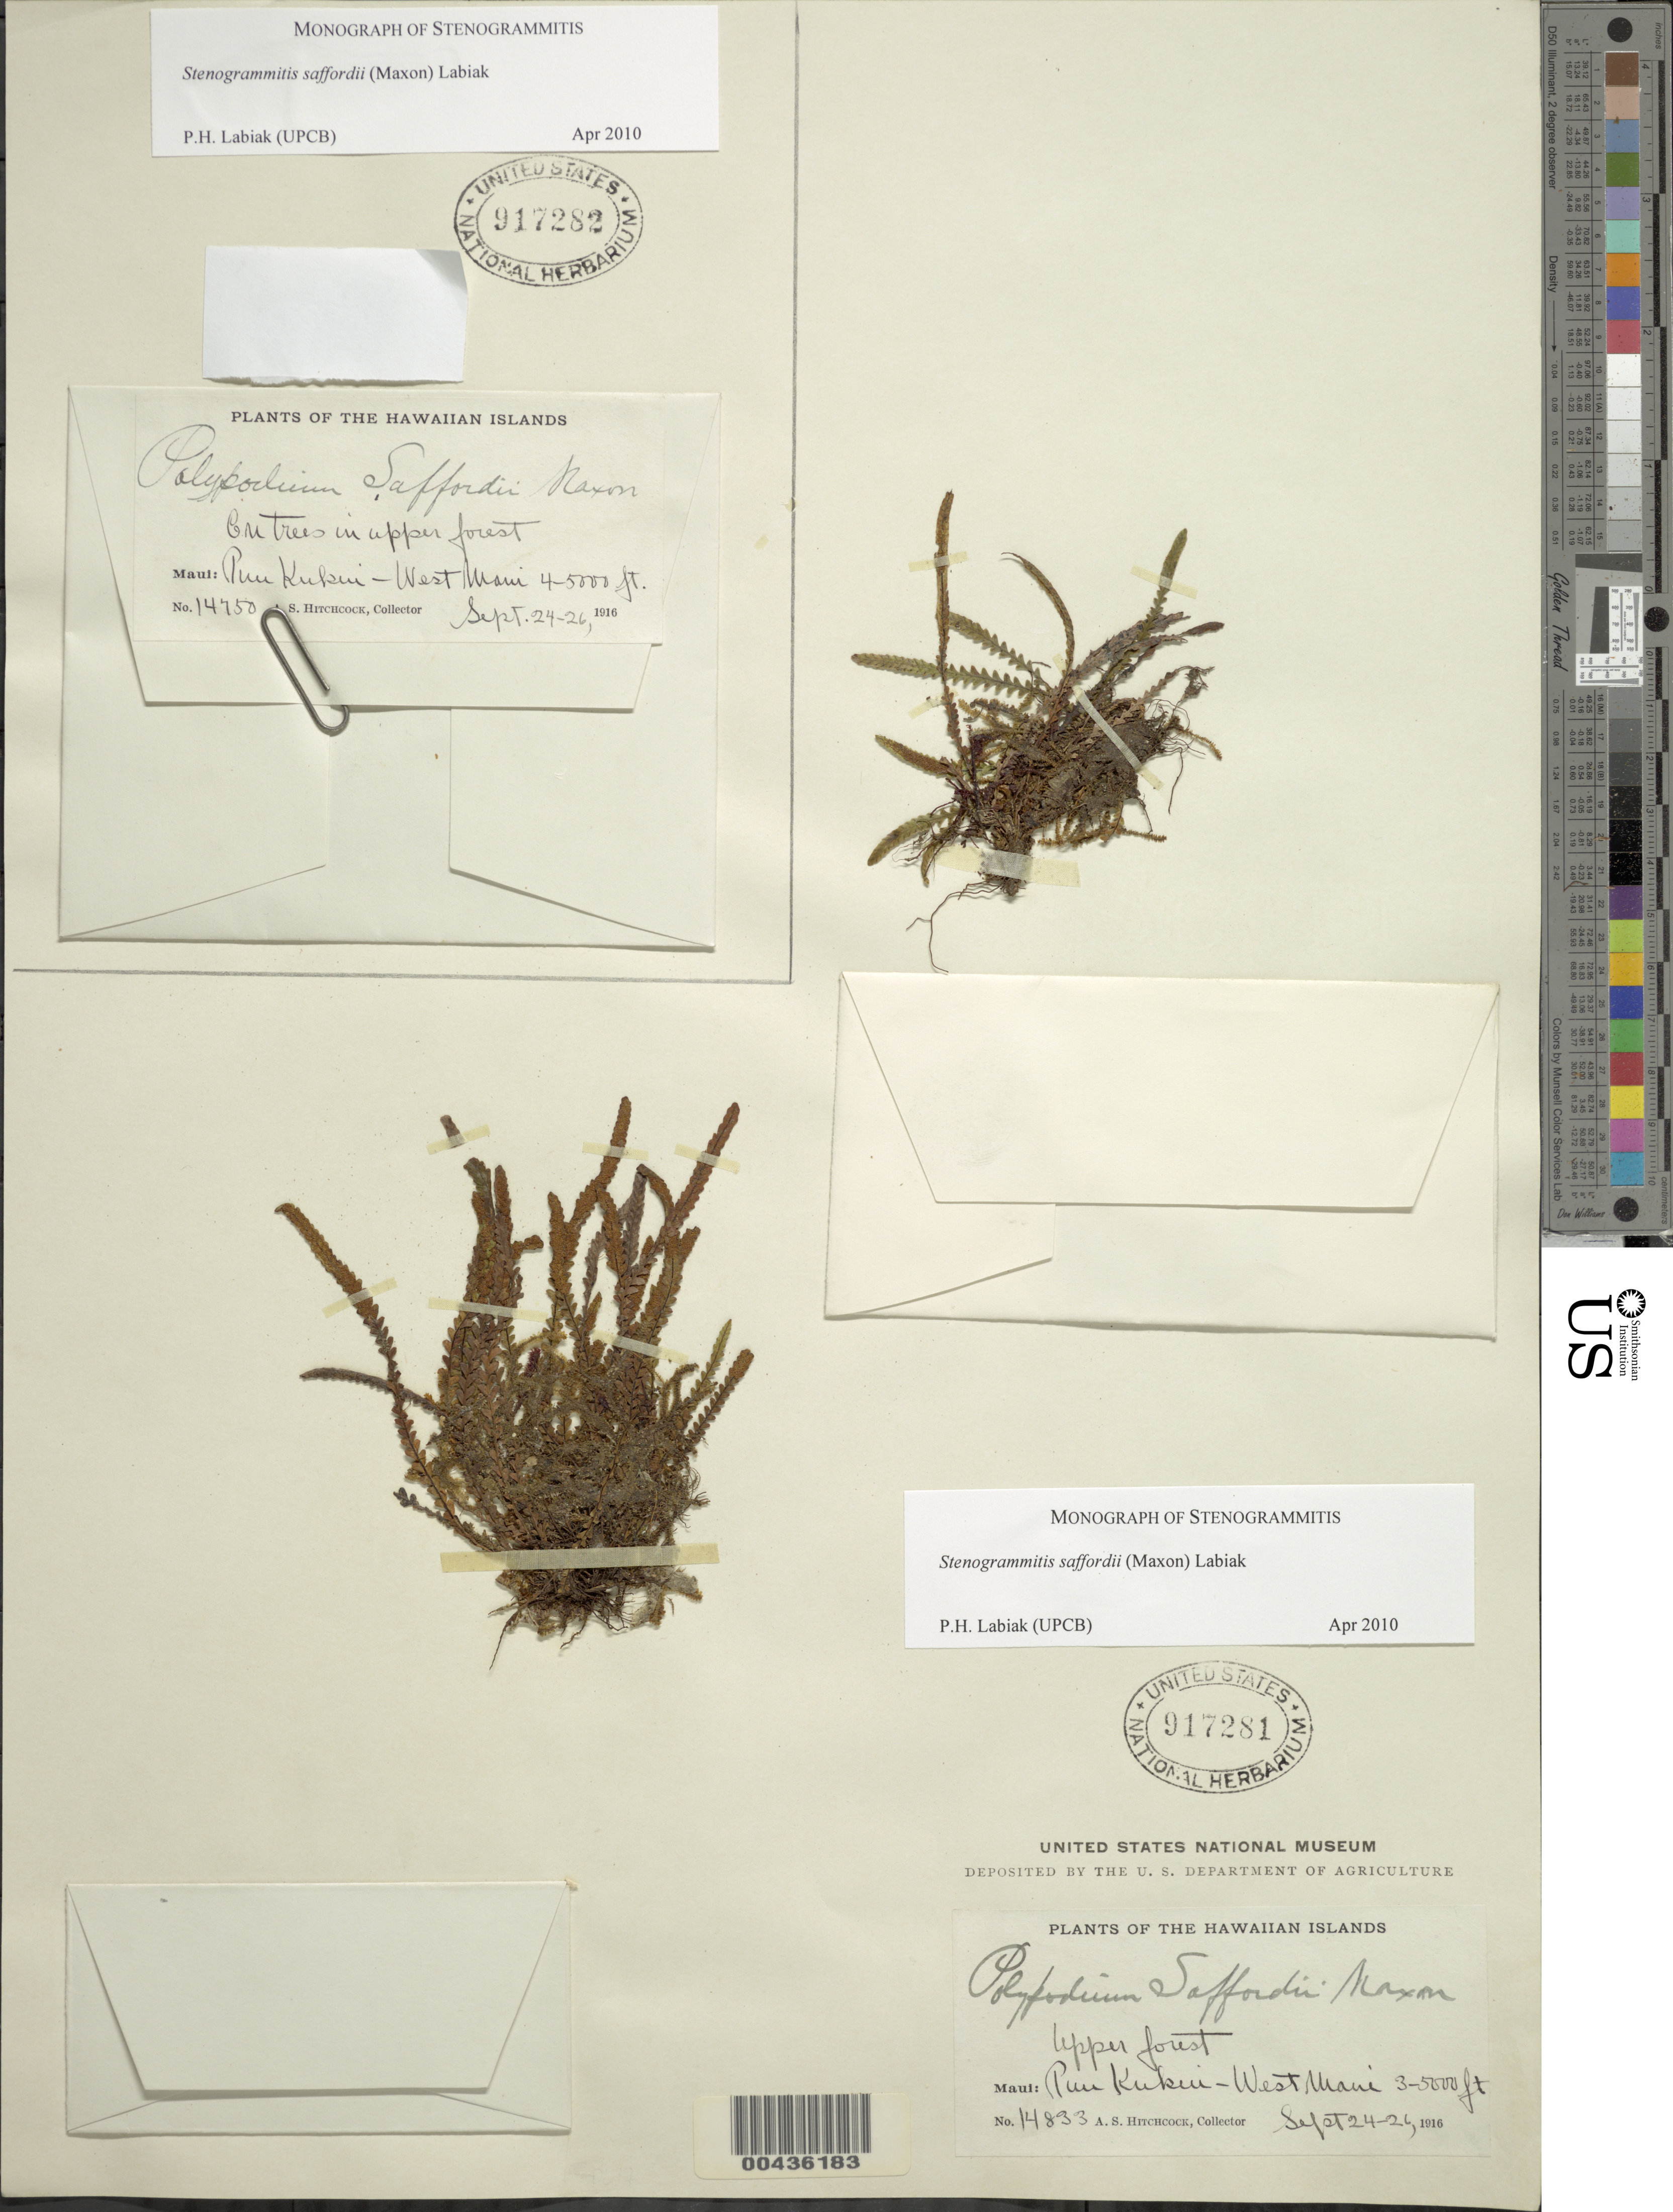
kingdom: Plantae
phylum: Tracheophyta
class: Polypodiopsida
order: Polypodiales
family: Polypodiaceae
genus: Stenogrammitis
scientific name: Stenogrammitis saffordii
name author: (Maxon) Labiak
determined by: Labiak, P. H.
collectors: A. S. Hitchcock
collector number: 14833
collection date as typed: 24 Sep 1916 to 26 Sep 1916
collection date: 1916-09-24/1916-09-26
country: United States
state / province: Hawaii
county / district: Maui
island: Maui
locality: Puu Kukui-W Maui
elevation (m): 914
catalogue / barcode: US 917281